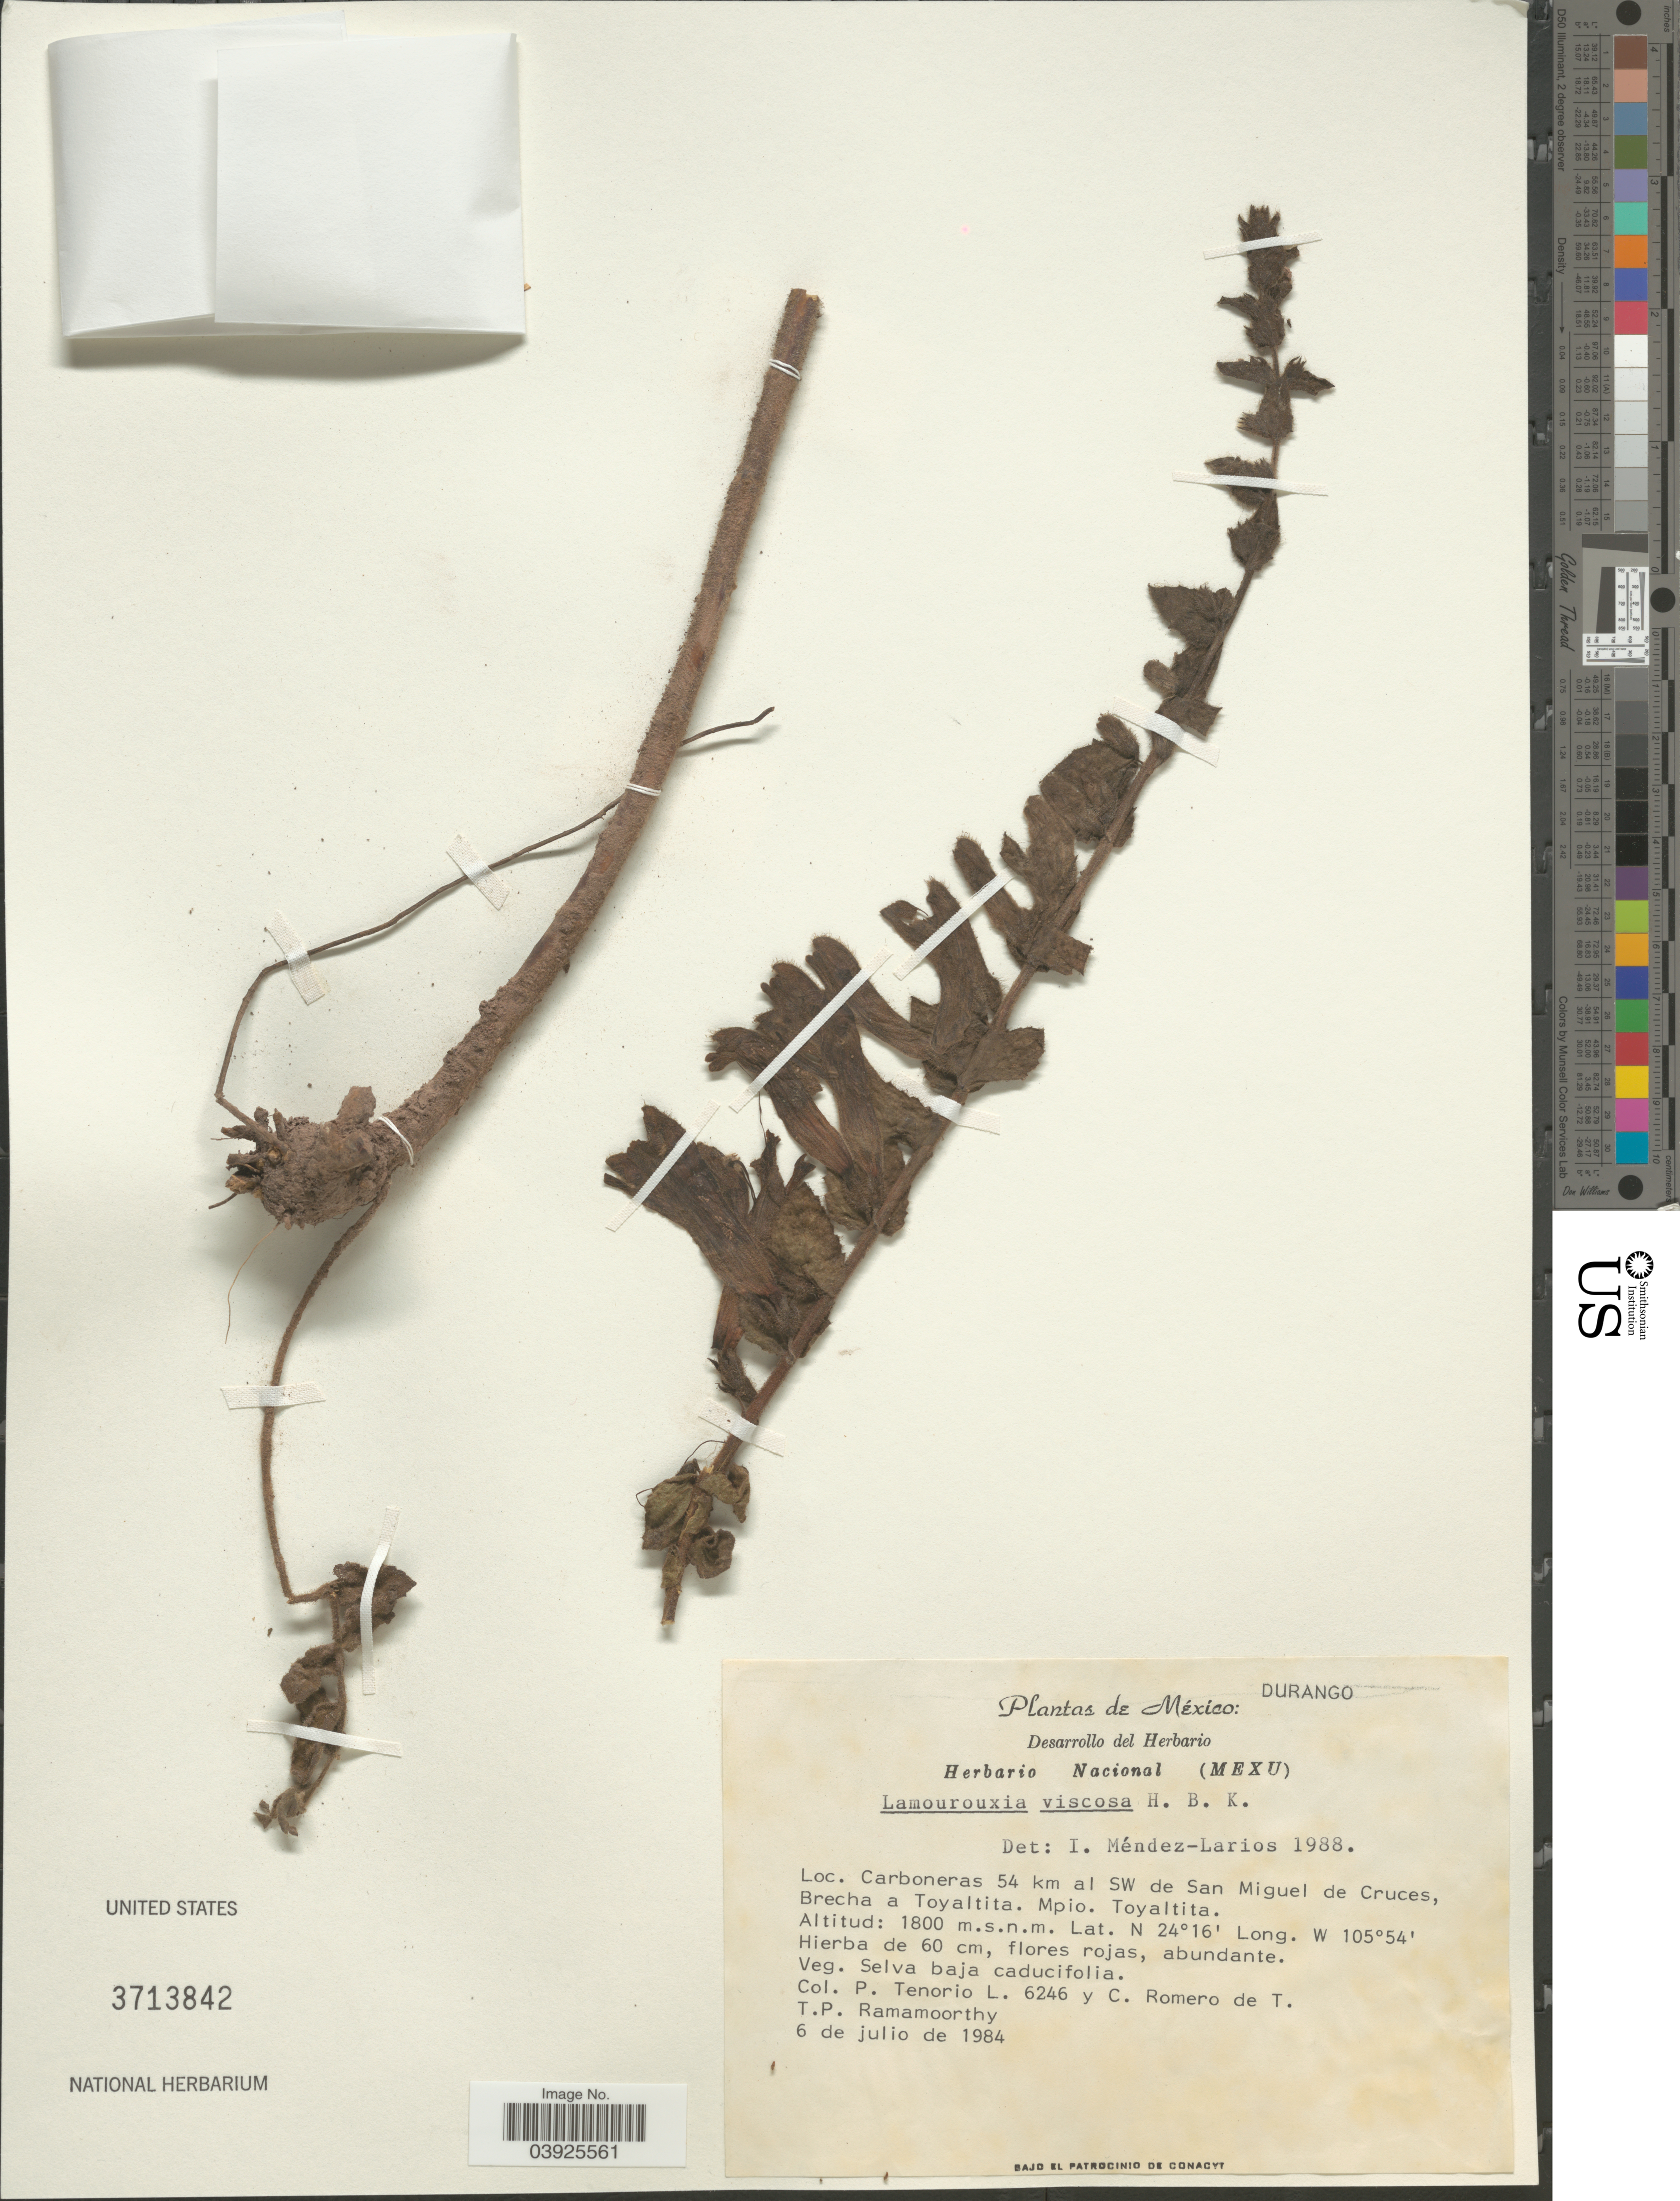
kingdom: Plantae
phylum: Tracheophyta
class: Magnoliopsida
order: Lamiales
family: Orobanchaceae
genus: Lamourouxia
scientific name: Lamourouxia viscosa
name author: Kunth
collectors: P. Tenorio L., C. Romero de T. & T. P. Ramamoorthy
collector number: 6246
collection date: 1984-07-06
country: Mexico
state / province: Durango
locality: Carboneras 54 km al SW de San Miguel de Cruces, Brecha a Toyaltita. Mpio. Toyaltita.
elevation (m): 1800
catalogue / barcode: US 3713842